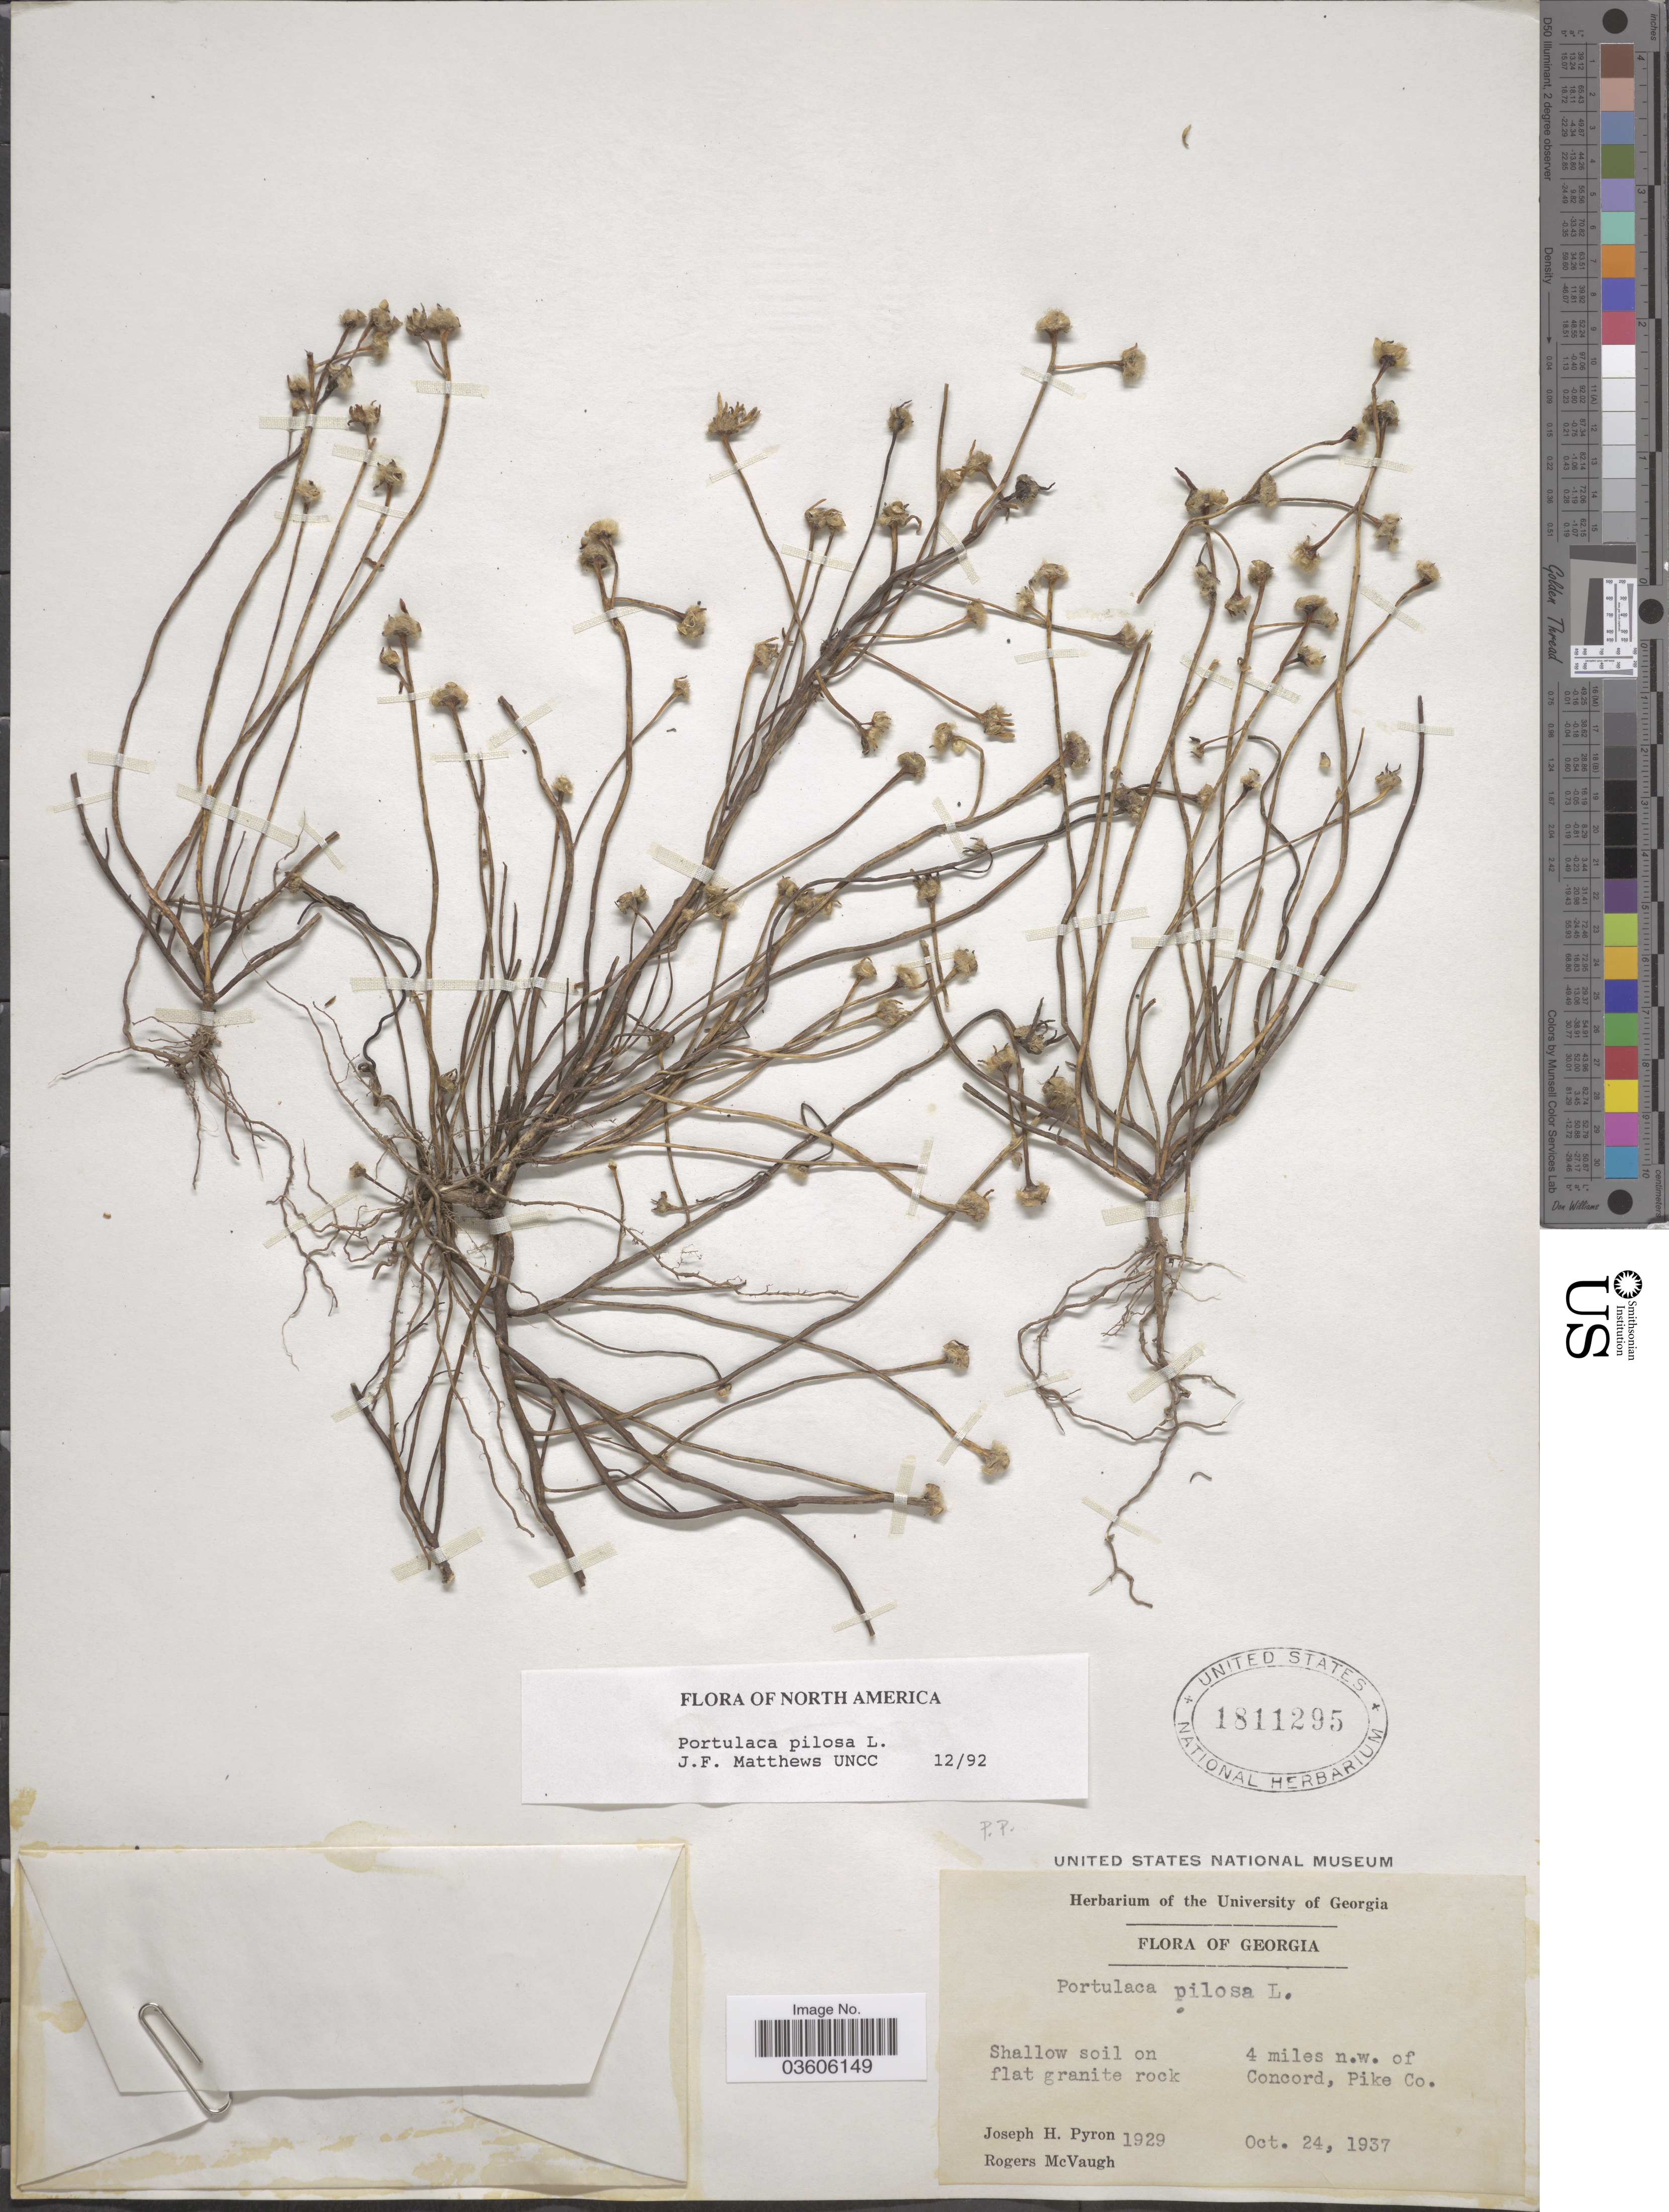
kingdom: Plantae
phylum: Tracheophyta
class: Magnoliopsida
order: Caryophyllales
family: Portulacaceae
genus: Portulaca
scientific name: Portulaca pilosa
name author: L.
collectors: J. H. Pyron & R. McVaugh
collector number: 1929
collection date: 1937-10-24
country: United States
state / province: Georgia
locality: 4 miles n.w. of Concord, Pike Co.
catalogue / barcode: US 1811295